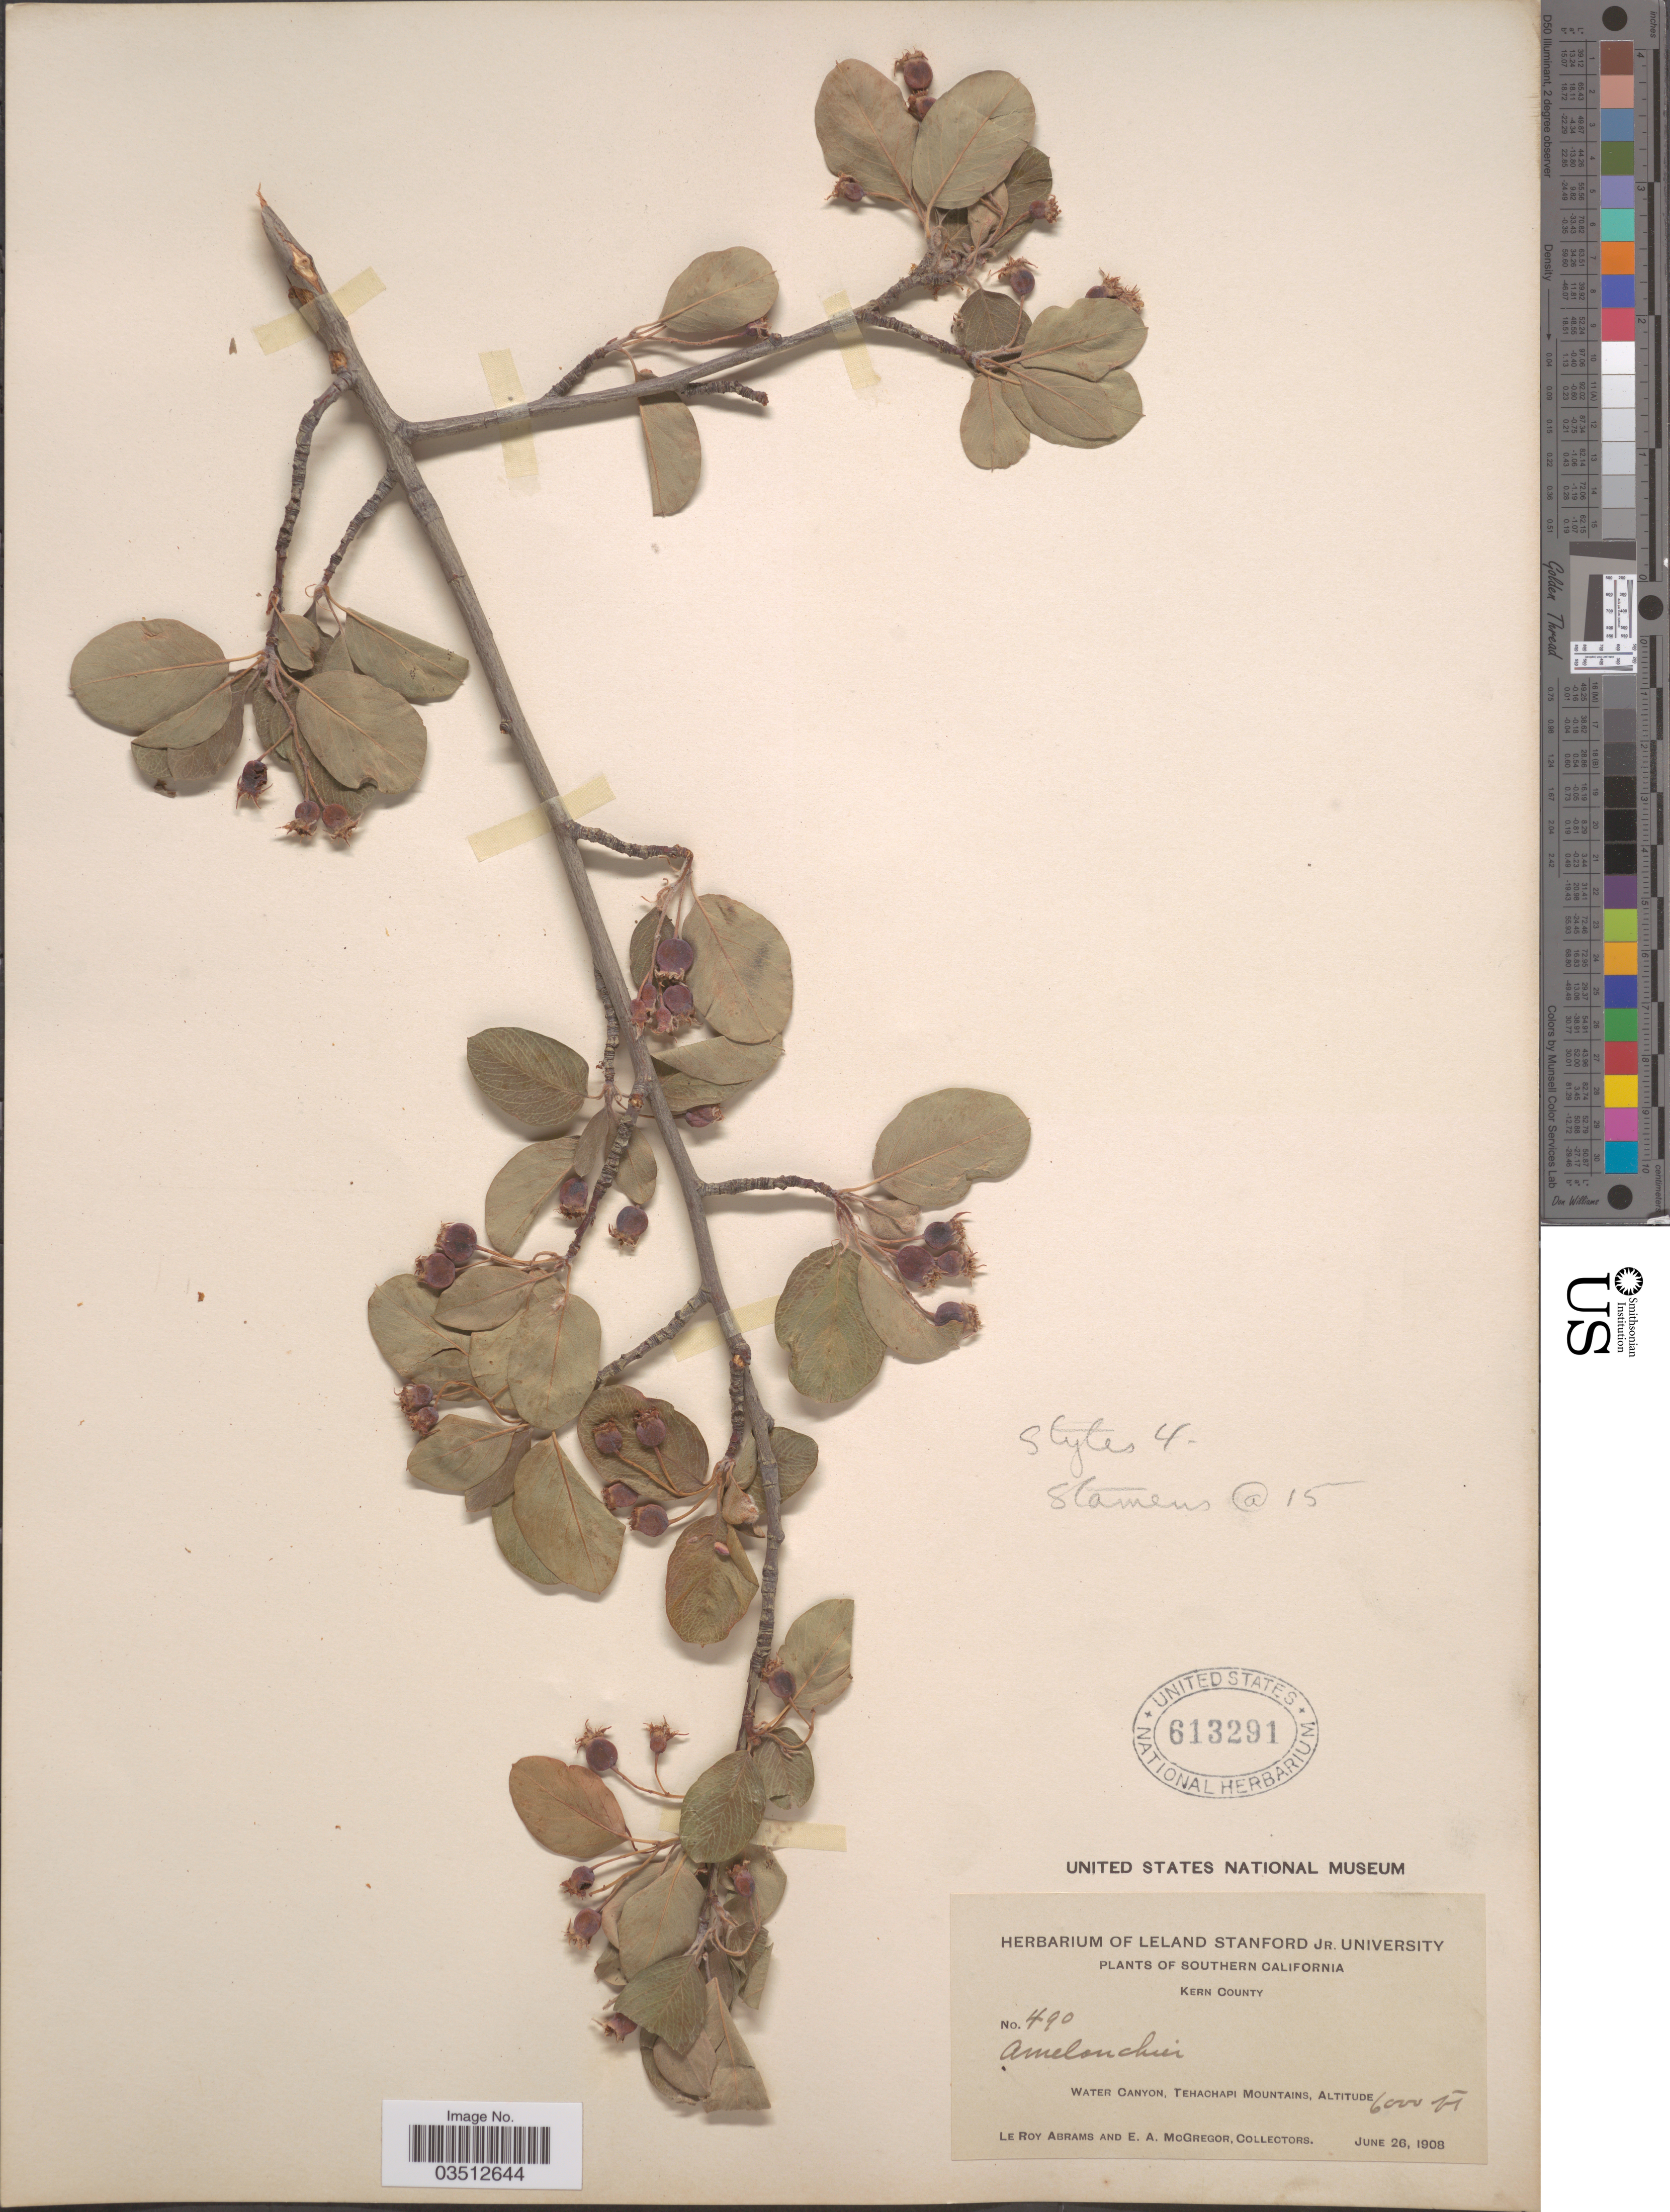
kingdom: Plantae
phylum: Tracheophyta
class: Magnoliopsida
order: Rosales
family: Rosaceae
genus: Amelanchier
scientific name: Amelanchier subintegra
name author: Greene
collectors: L. Abrams & E. A. McGregor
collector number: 490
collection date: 1908-06-26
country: United States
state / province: California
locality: Southern California. Water Canyon, Tehachapi Mountains.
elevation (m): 1829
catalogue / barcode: US 613291